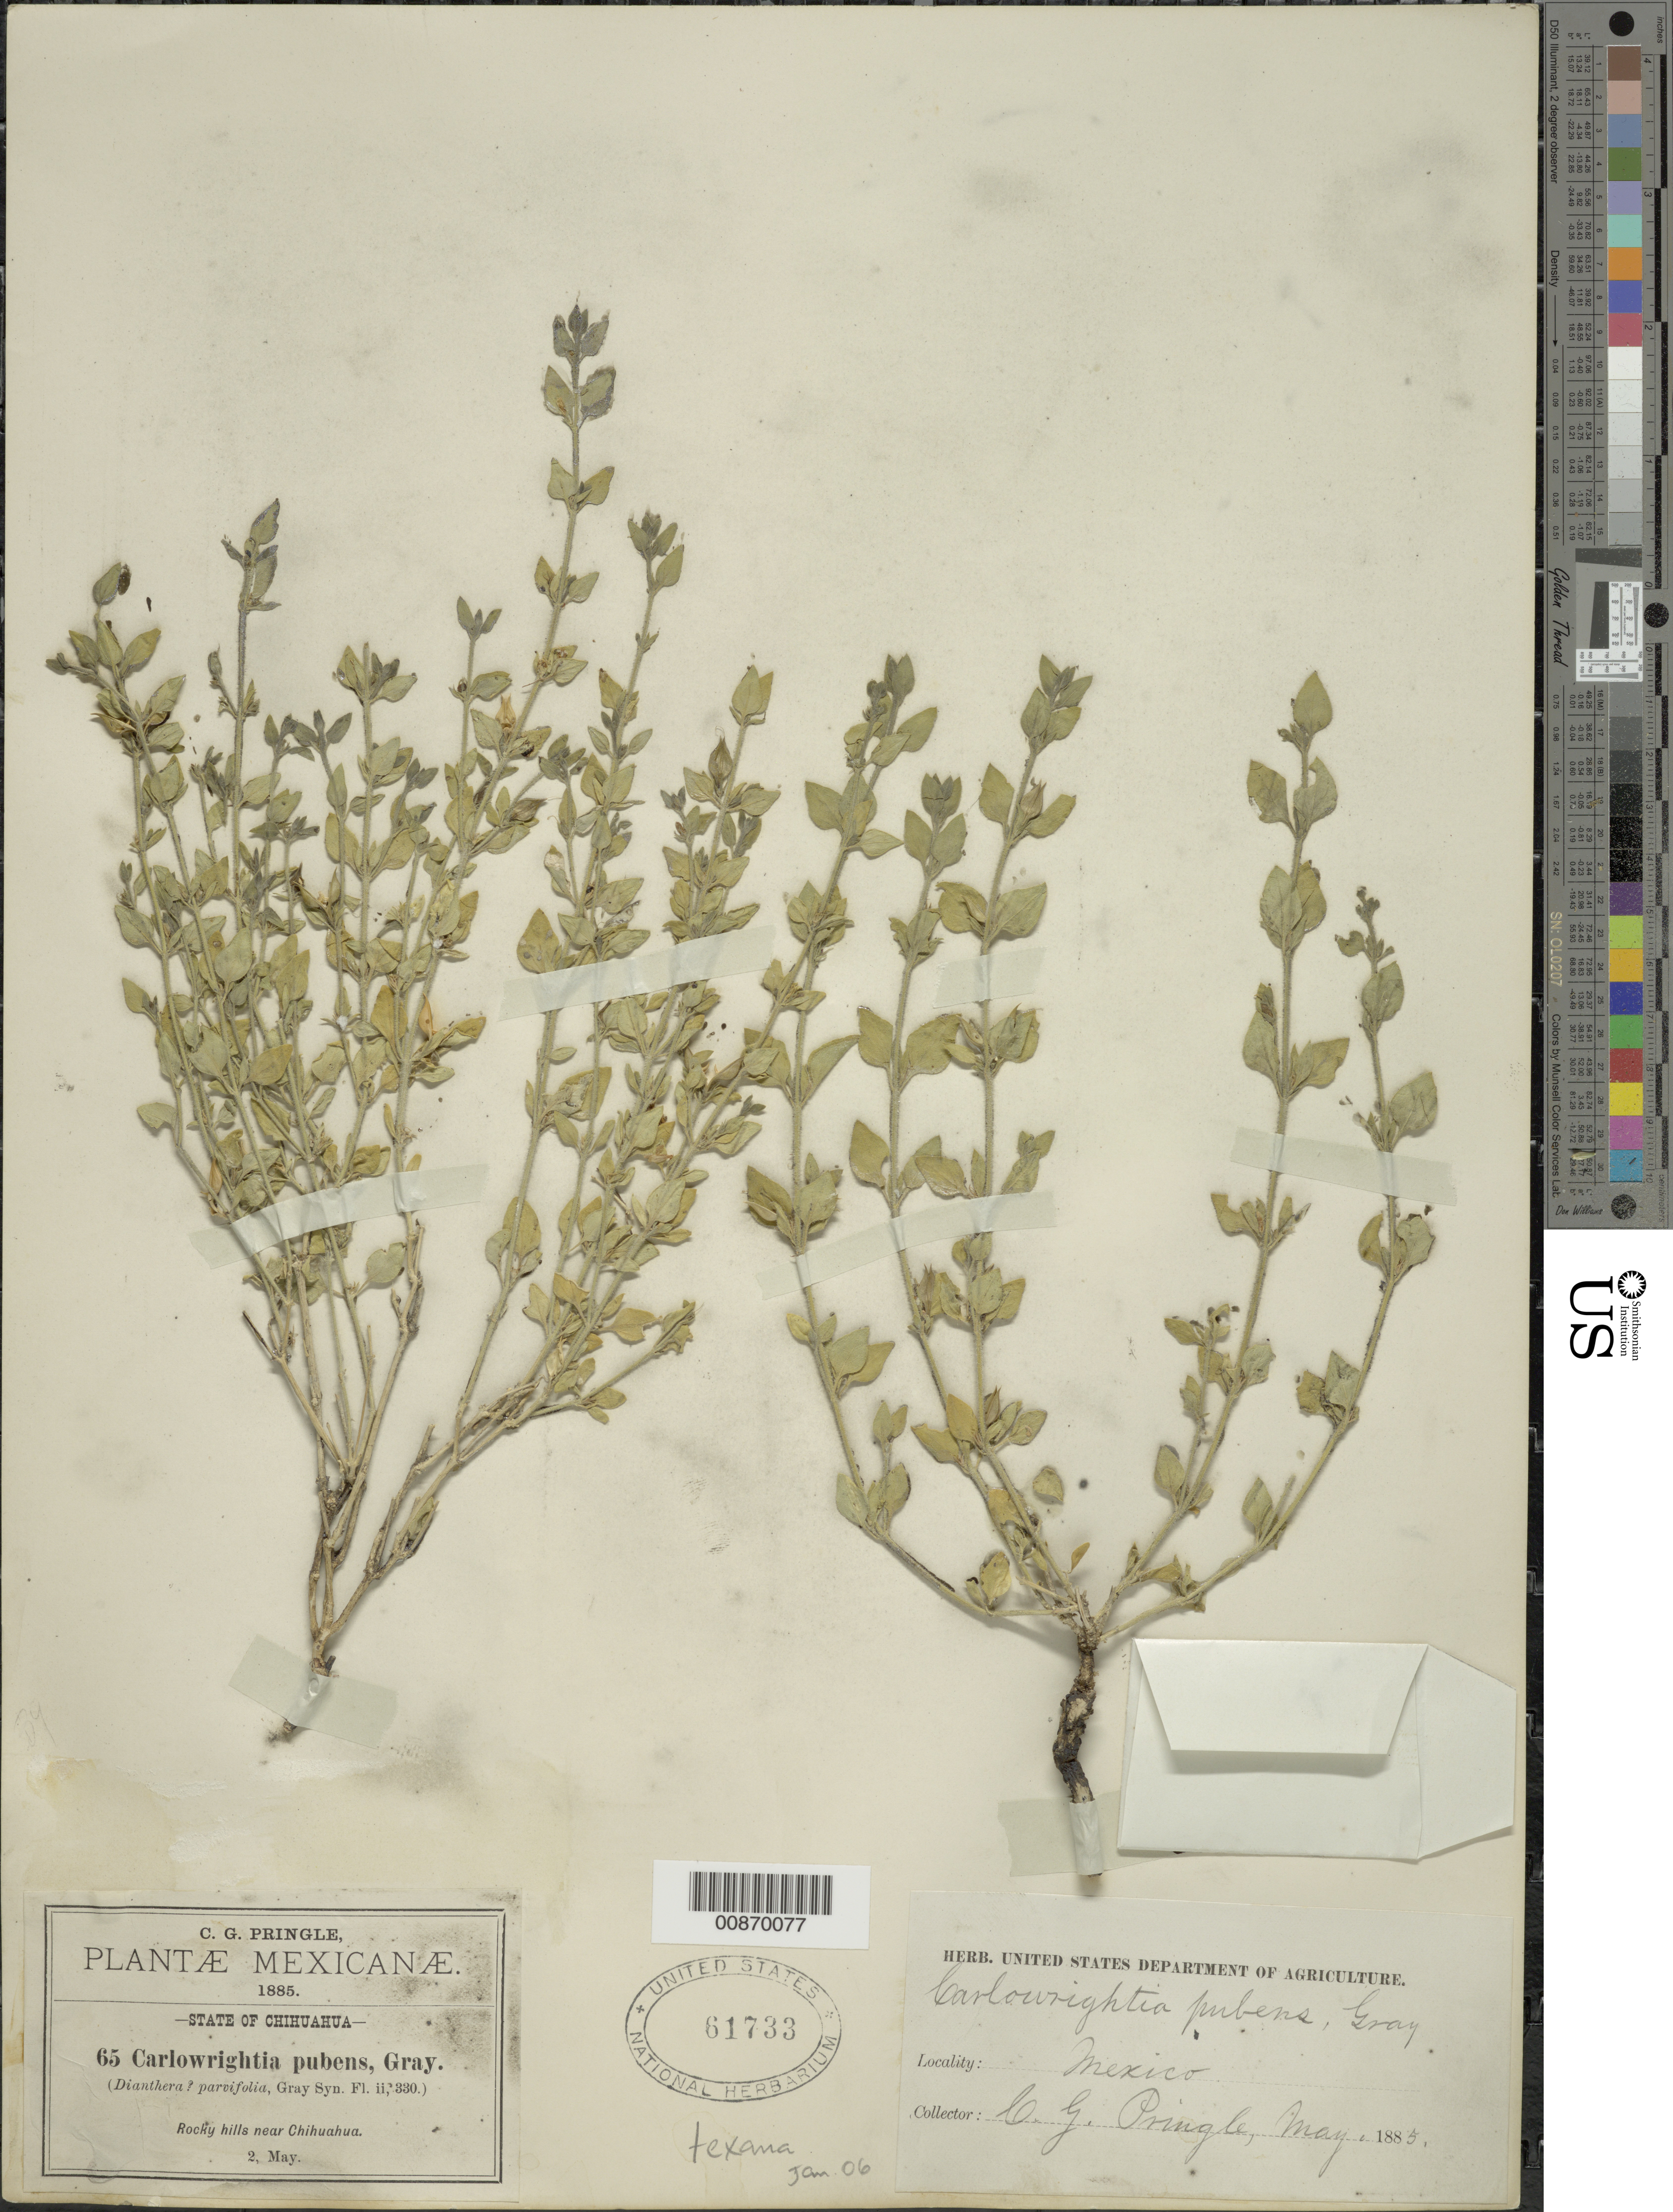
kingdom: Plantae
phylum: Tracheophyta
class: Magnoliopsida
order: Lamiales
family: Acanthaceae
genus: Carlowrightia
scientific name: Carlowrightia texana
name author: Henrickson & T.F. Daniel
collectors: C. G. Pringle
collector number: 65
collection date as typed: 02 May 1885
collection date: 1885-05-02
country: Mexico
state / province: Chihuahua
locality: Near Chihuahua.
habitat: Rocky hills.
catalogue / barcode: US 61733